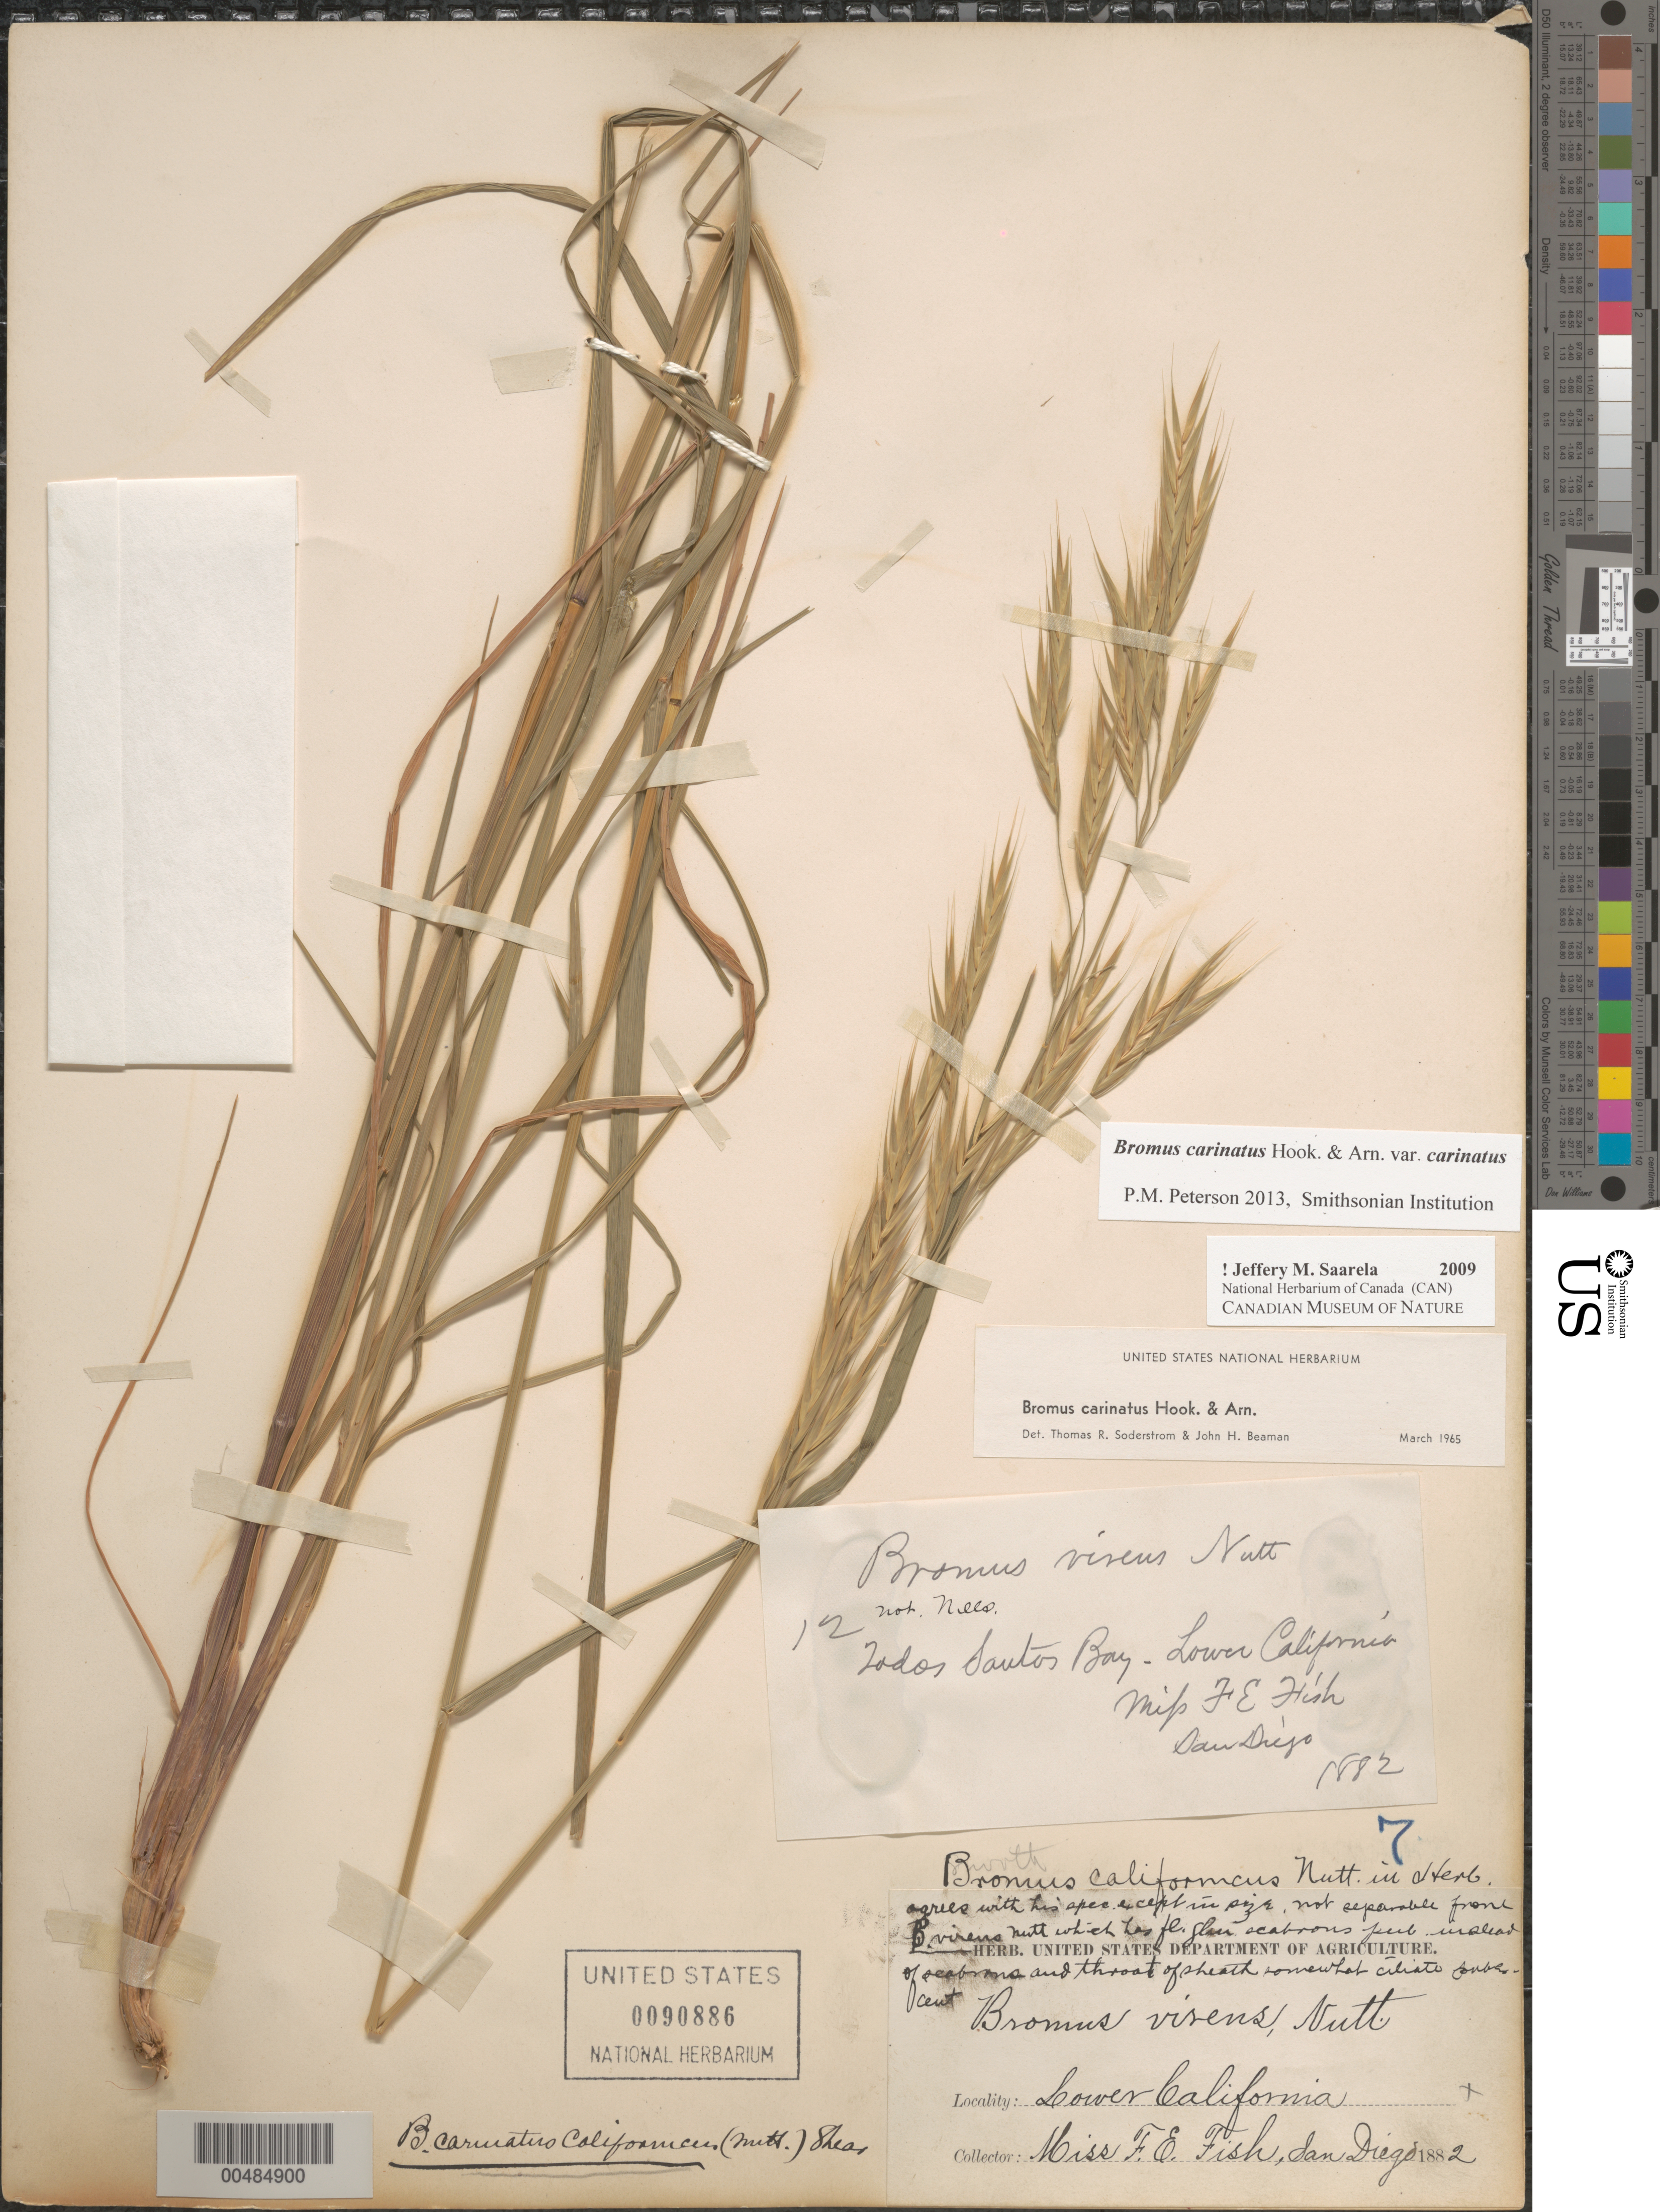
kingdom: Plantae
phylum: Tracheophyta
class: Liliopsida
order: Poales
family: Poaceae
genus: Bromus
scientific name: Bromus carinatus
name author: Hook. & Arn.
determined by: Soderstrom, T. R.; Beaman, J. H.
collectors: F. Fish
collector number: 12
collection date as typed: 1882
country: Mexico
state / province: Baja California Norte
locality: Todos Santos Bay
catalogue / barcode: US 90886